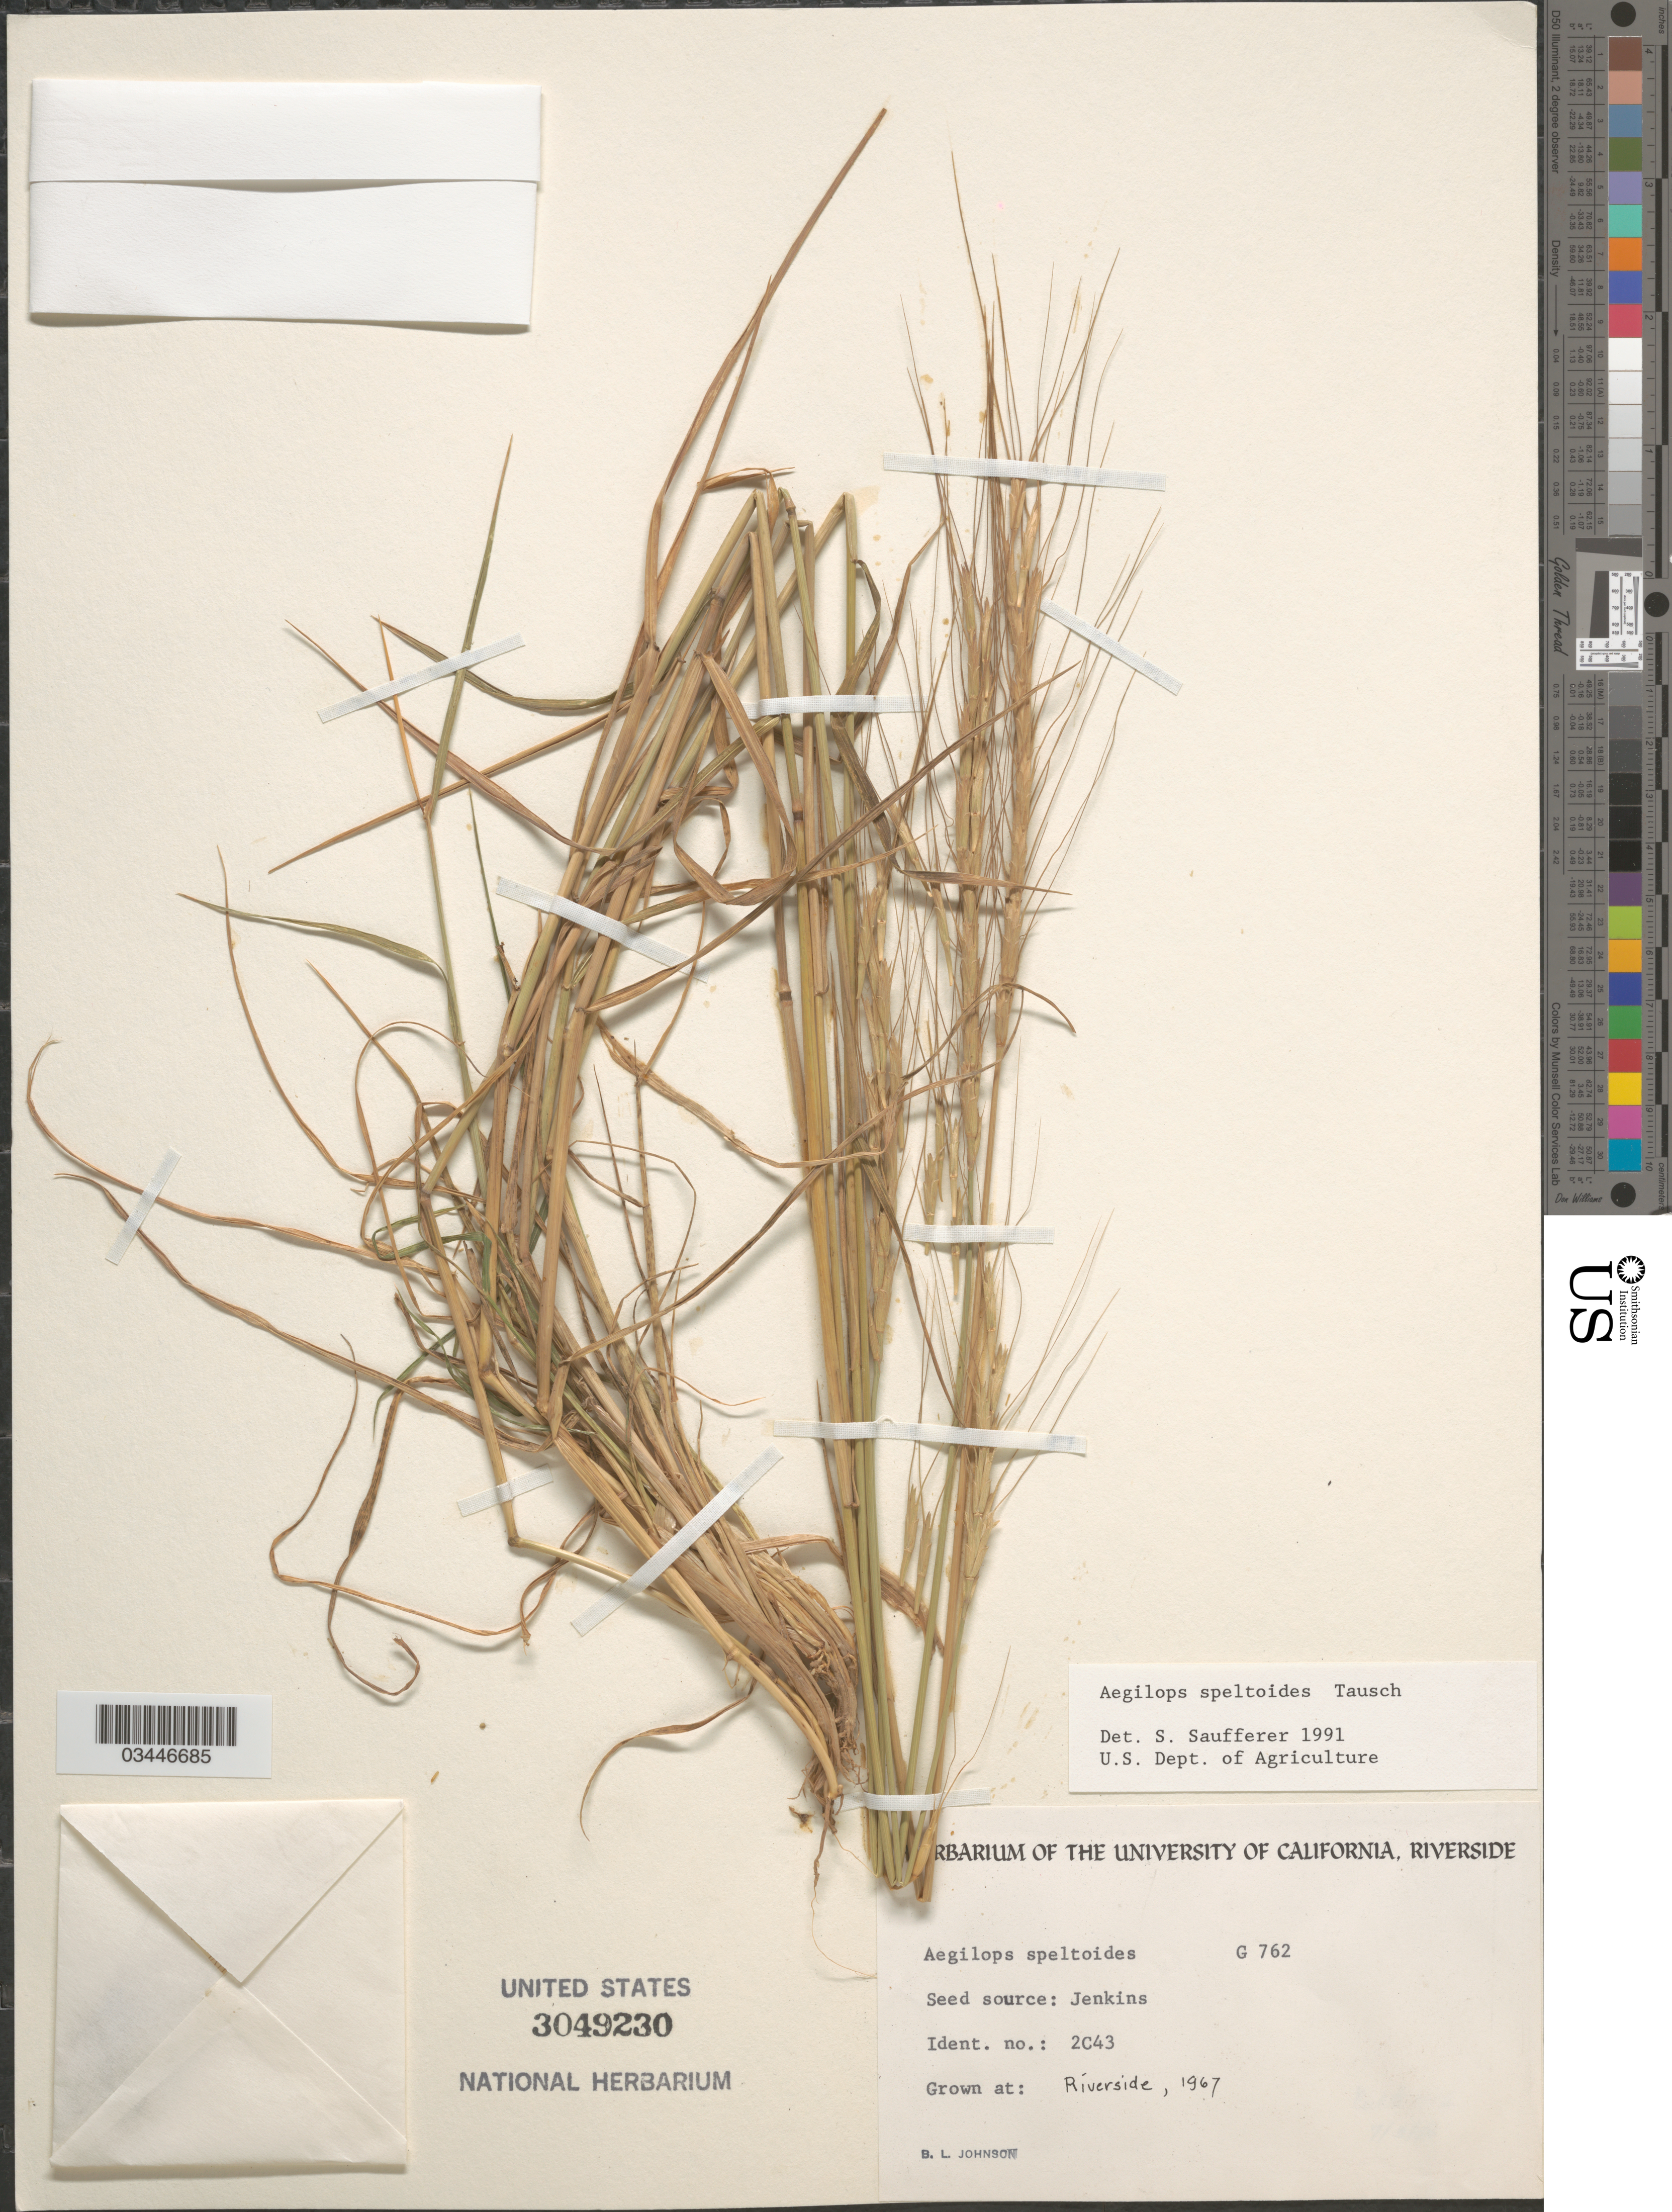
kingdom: Plantae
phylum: Tracheophyta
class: Liliopsida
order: Poales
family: Poaceae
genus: Aegilops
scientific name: Aegilops speltoides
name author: Tausch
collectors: B. Johnson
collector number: G762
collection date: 1967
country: United States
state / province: California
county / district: Riverside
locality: Riverside.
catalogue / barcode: US 3049230